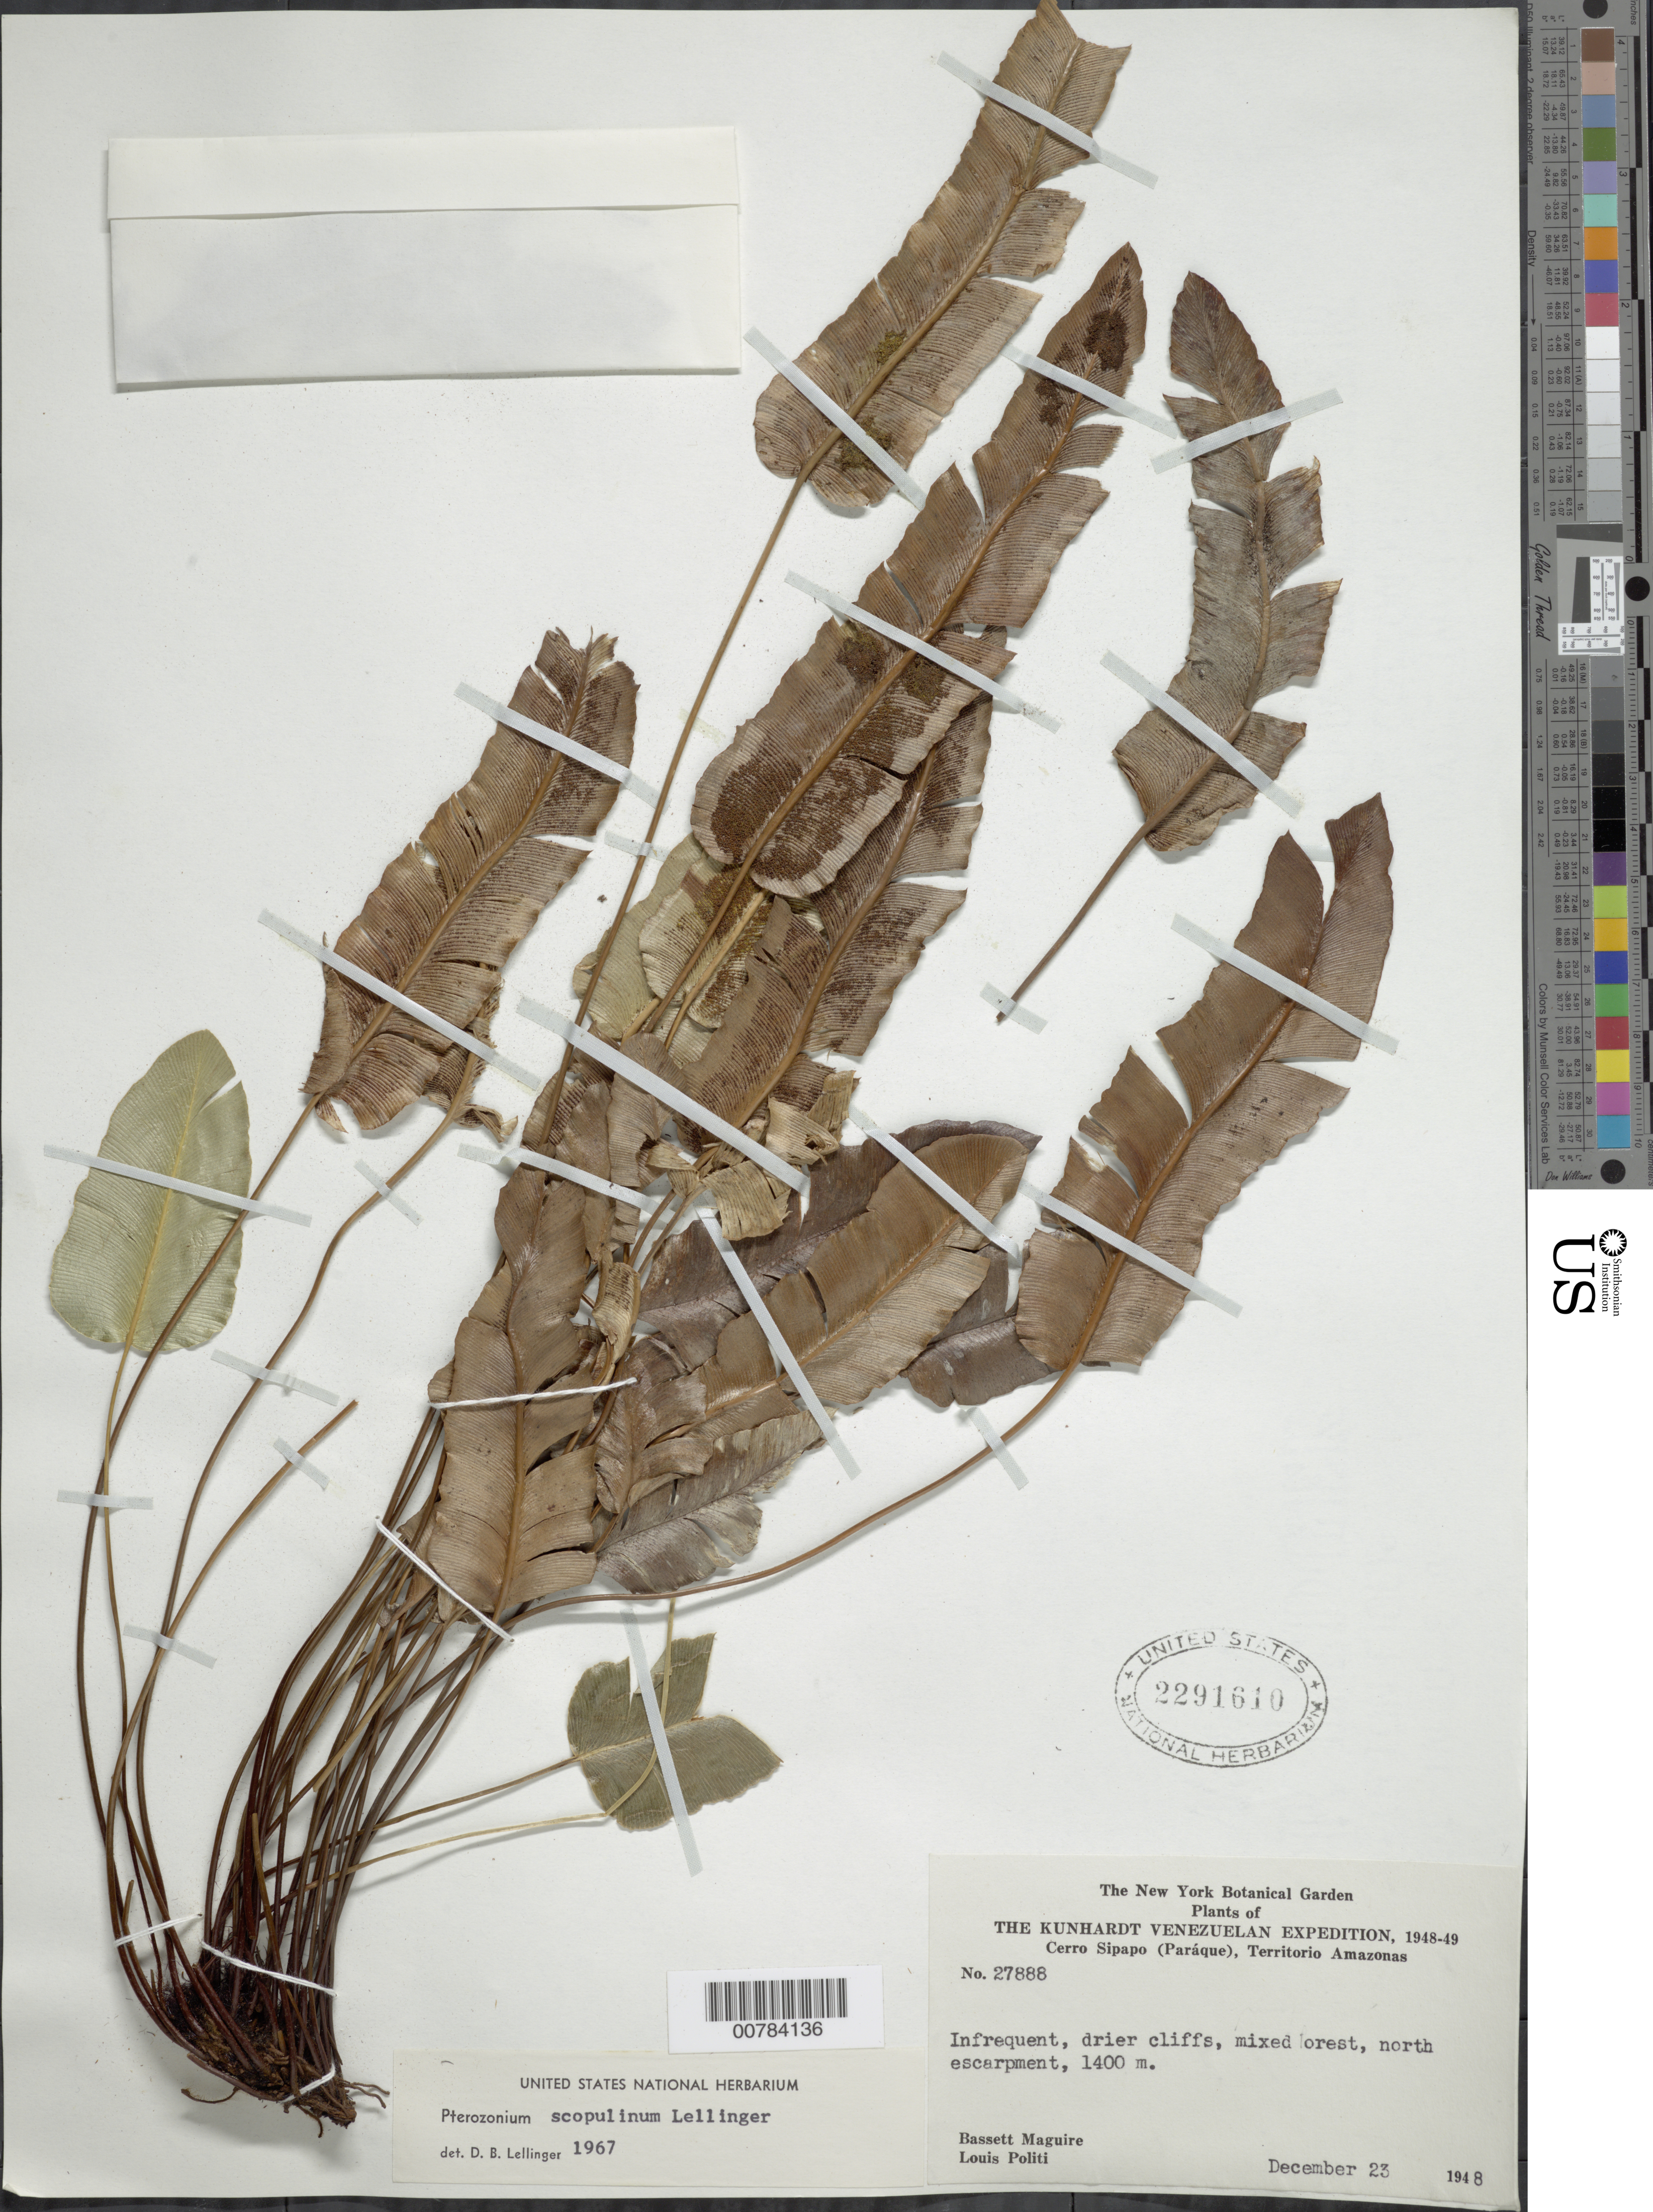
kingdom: Plantae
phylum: Tracheophyta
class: Polypodiopsida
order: Polypodiales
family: Pteridaceae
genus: Pterozonium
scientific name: Pterozonium scopulinum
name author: Lellinger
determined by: Lellinger, David B., (BOT), Smithsonian Institution - National Museum of Natural History (UNITED STATES)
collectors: B. Maguire & L. Politi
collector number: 27888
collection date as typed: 23-Dec-48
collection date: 1948-12-23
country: Venezuela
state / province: Amazonas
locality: Cerro Sipapo (Paráque), North Escarpment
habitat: Drier cliffs, mixed forest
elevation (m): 1400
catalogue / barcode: US 2291610